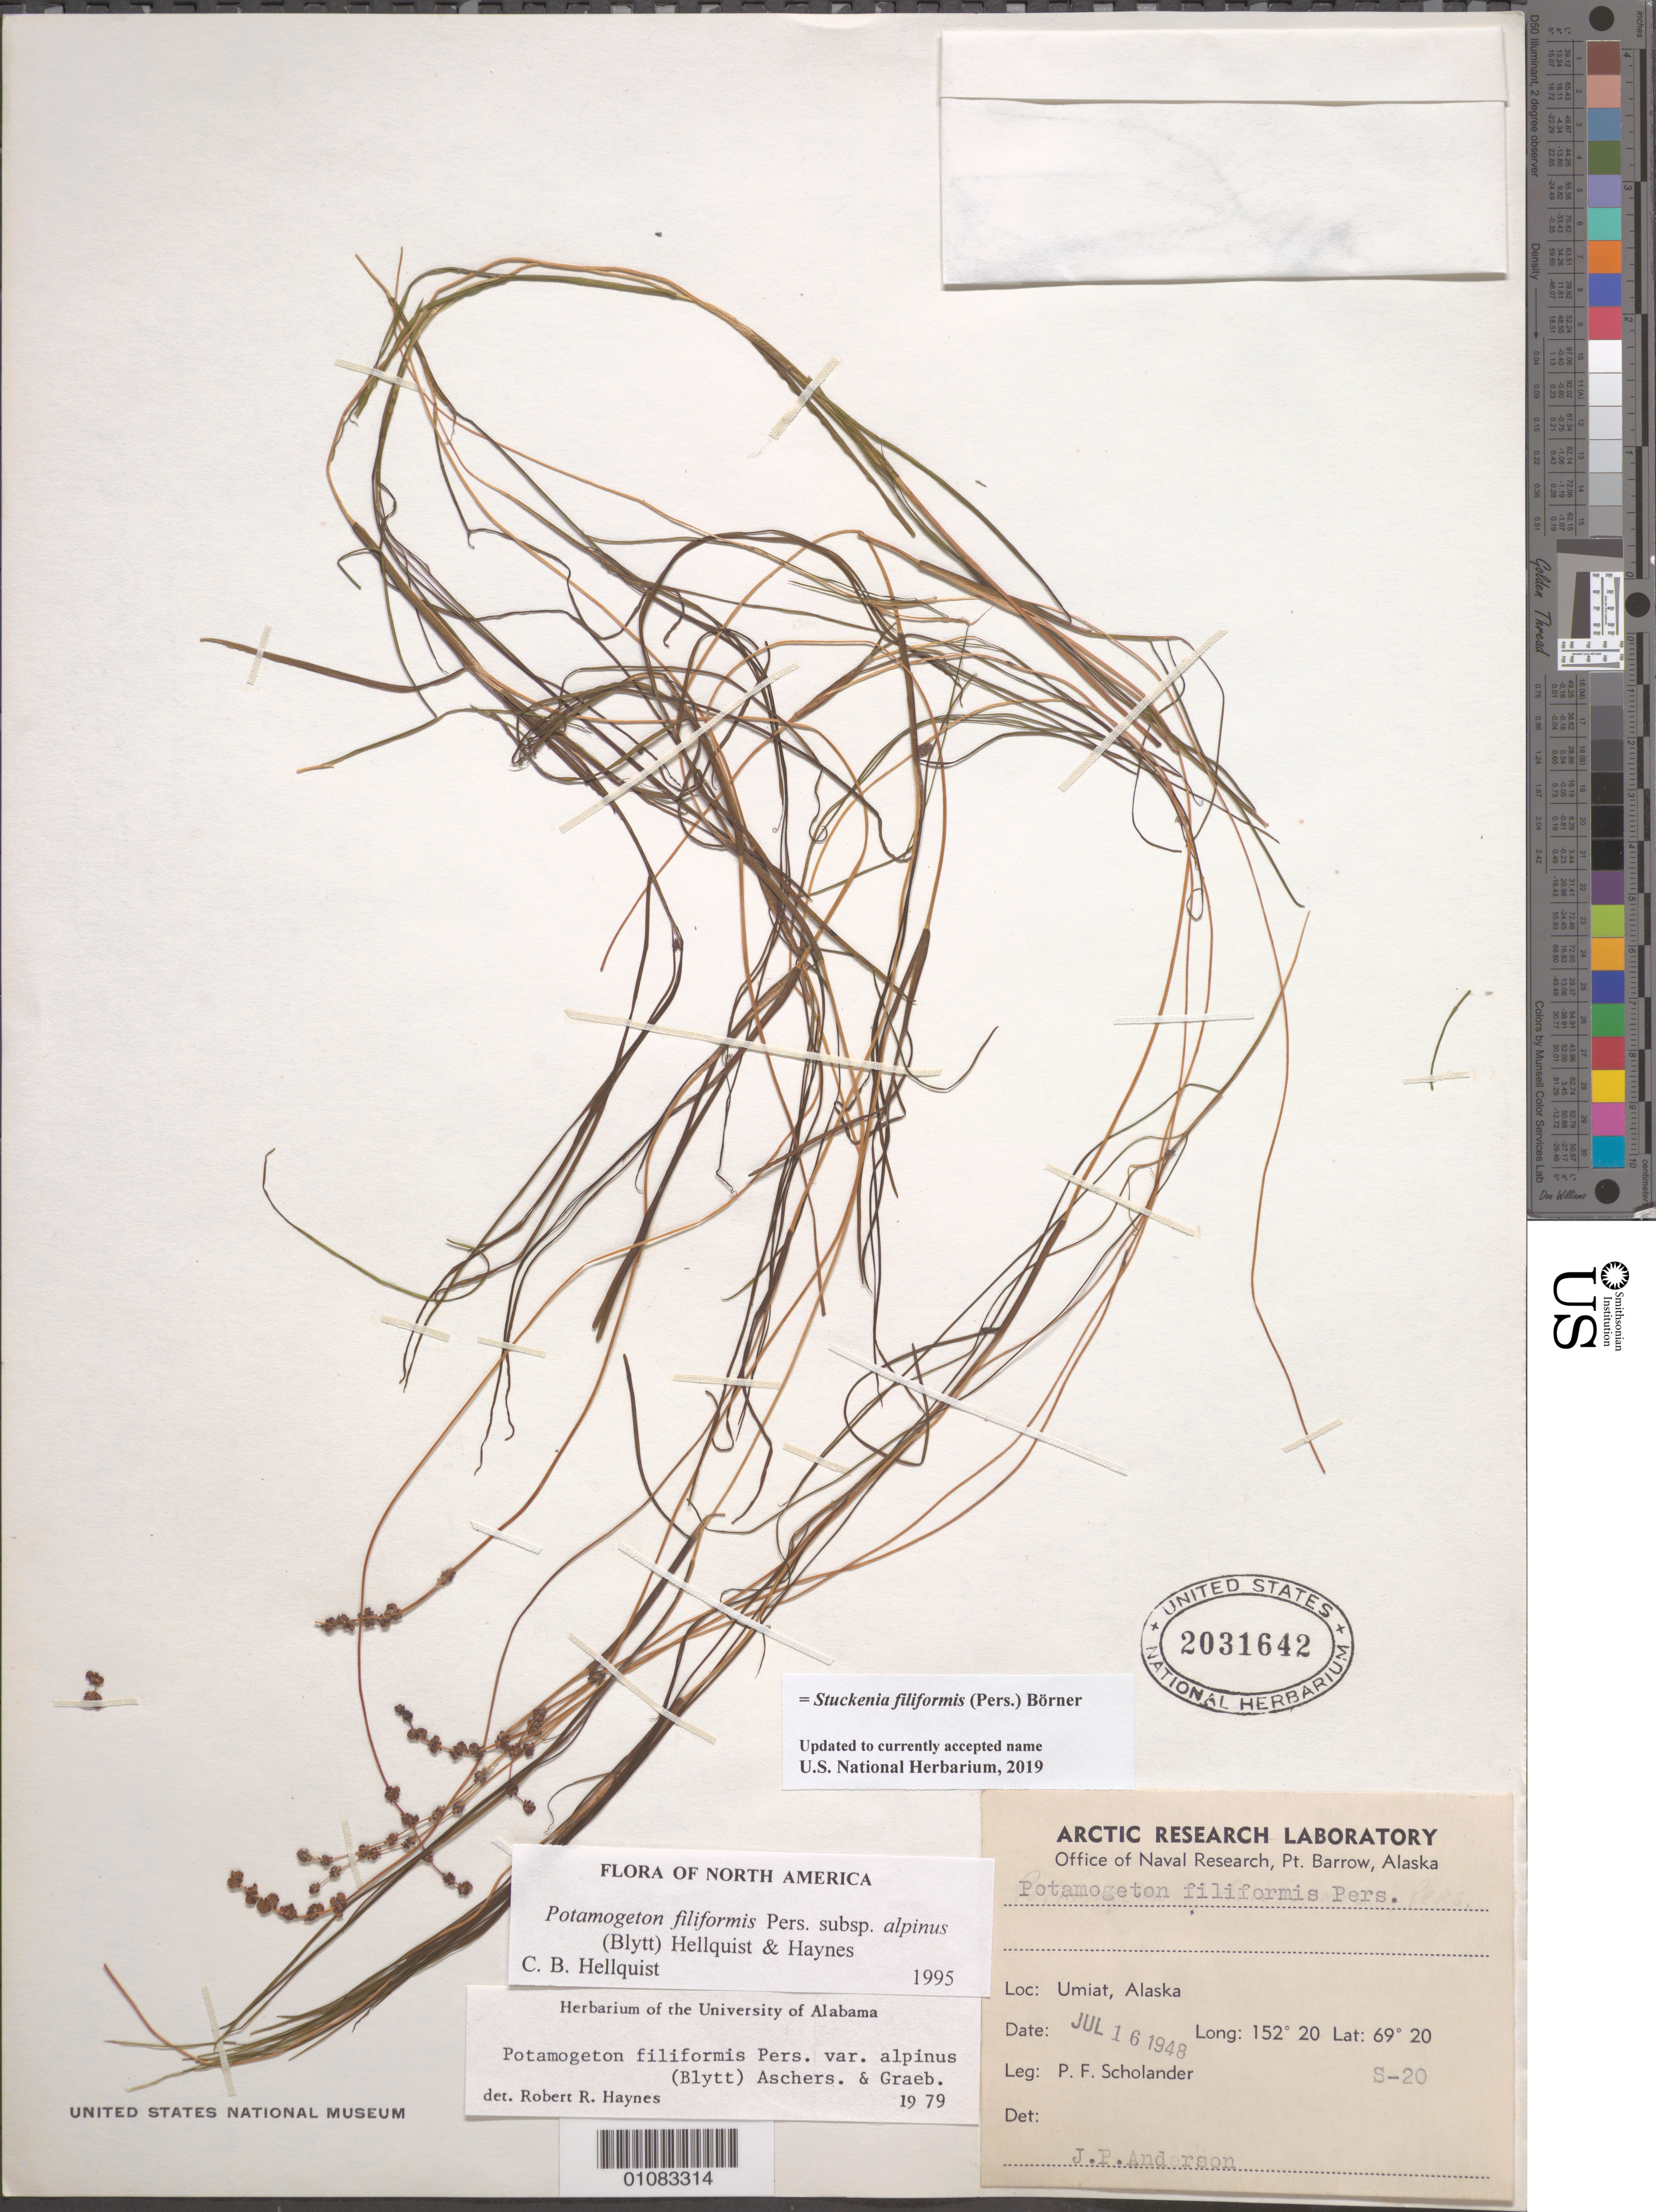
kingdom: Plantae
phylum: Tracheophyta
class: Liliopsida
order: Alismatales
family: Potamogetonaceae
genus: Stuckenia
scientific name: Stuckenia filiformis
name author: (Pers.) Börner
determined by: Strong, Mark T., (BOT), Smithsonian Institution - National Museum of Natural History (UNITED STATES)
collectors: P. Scholander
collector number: S-20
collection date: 1948-07-16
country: United States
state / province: Alaska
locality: Umiat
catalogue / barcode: US 2031642